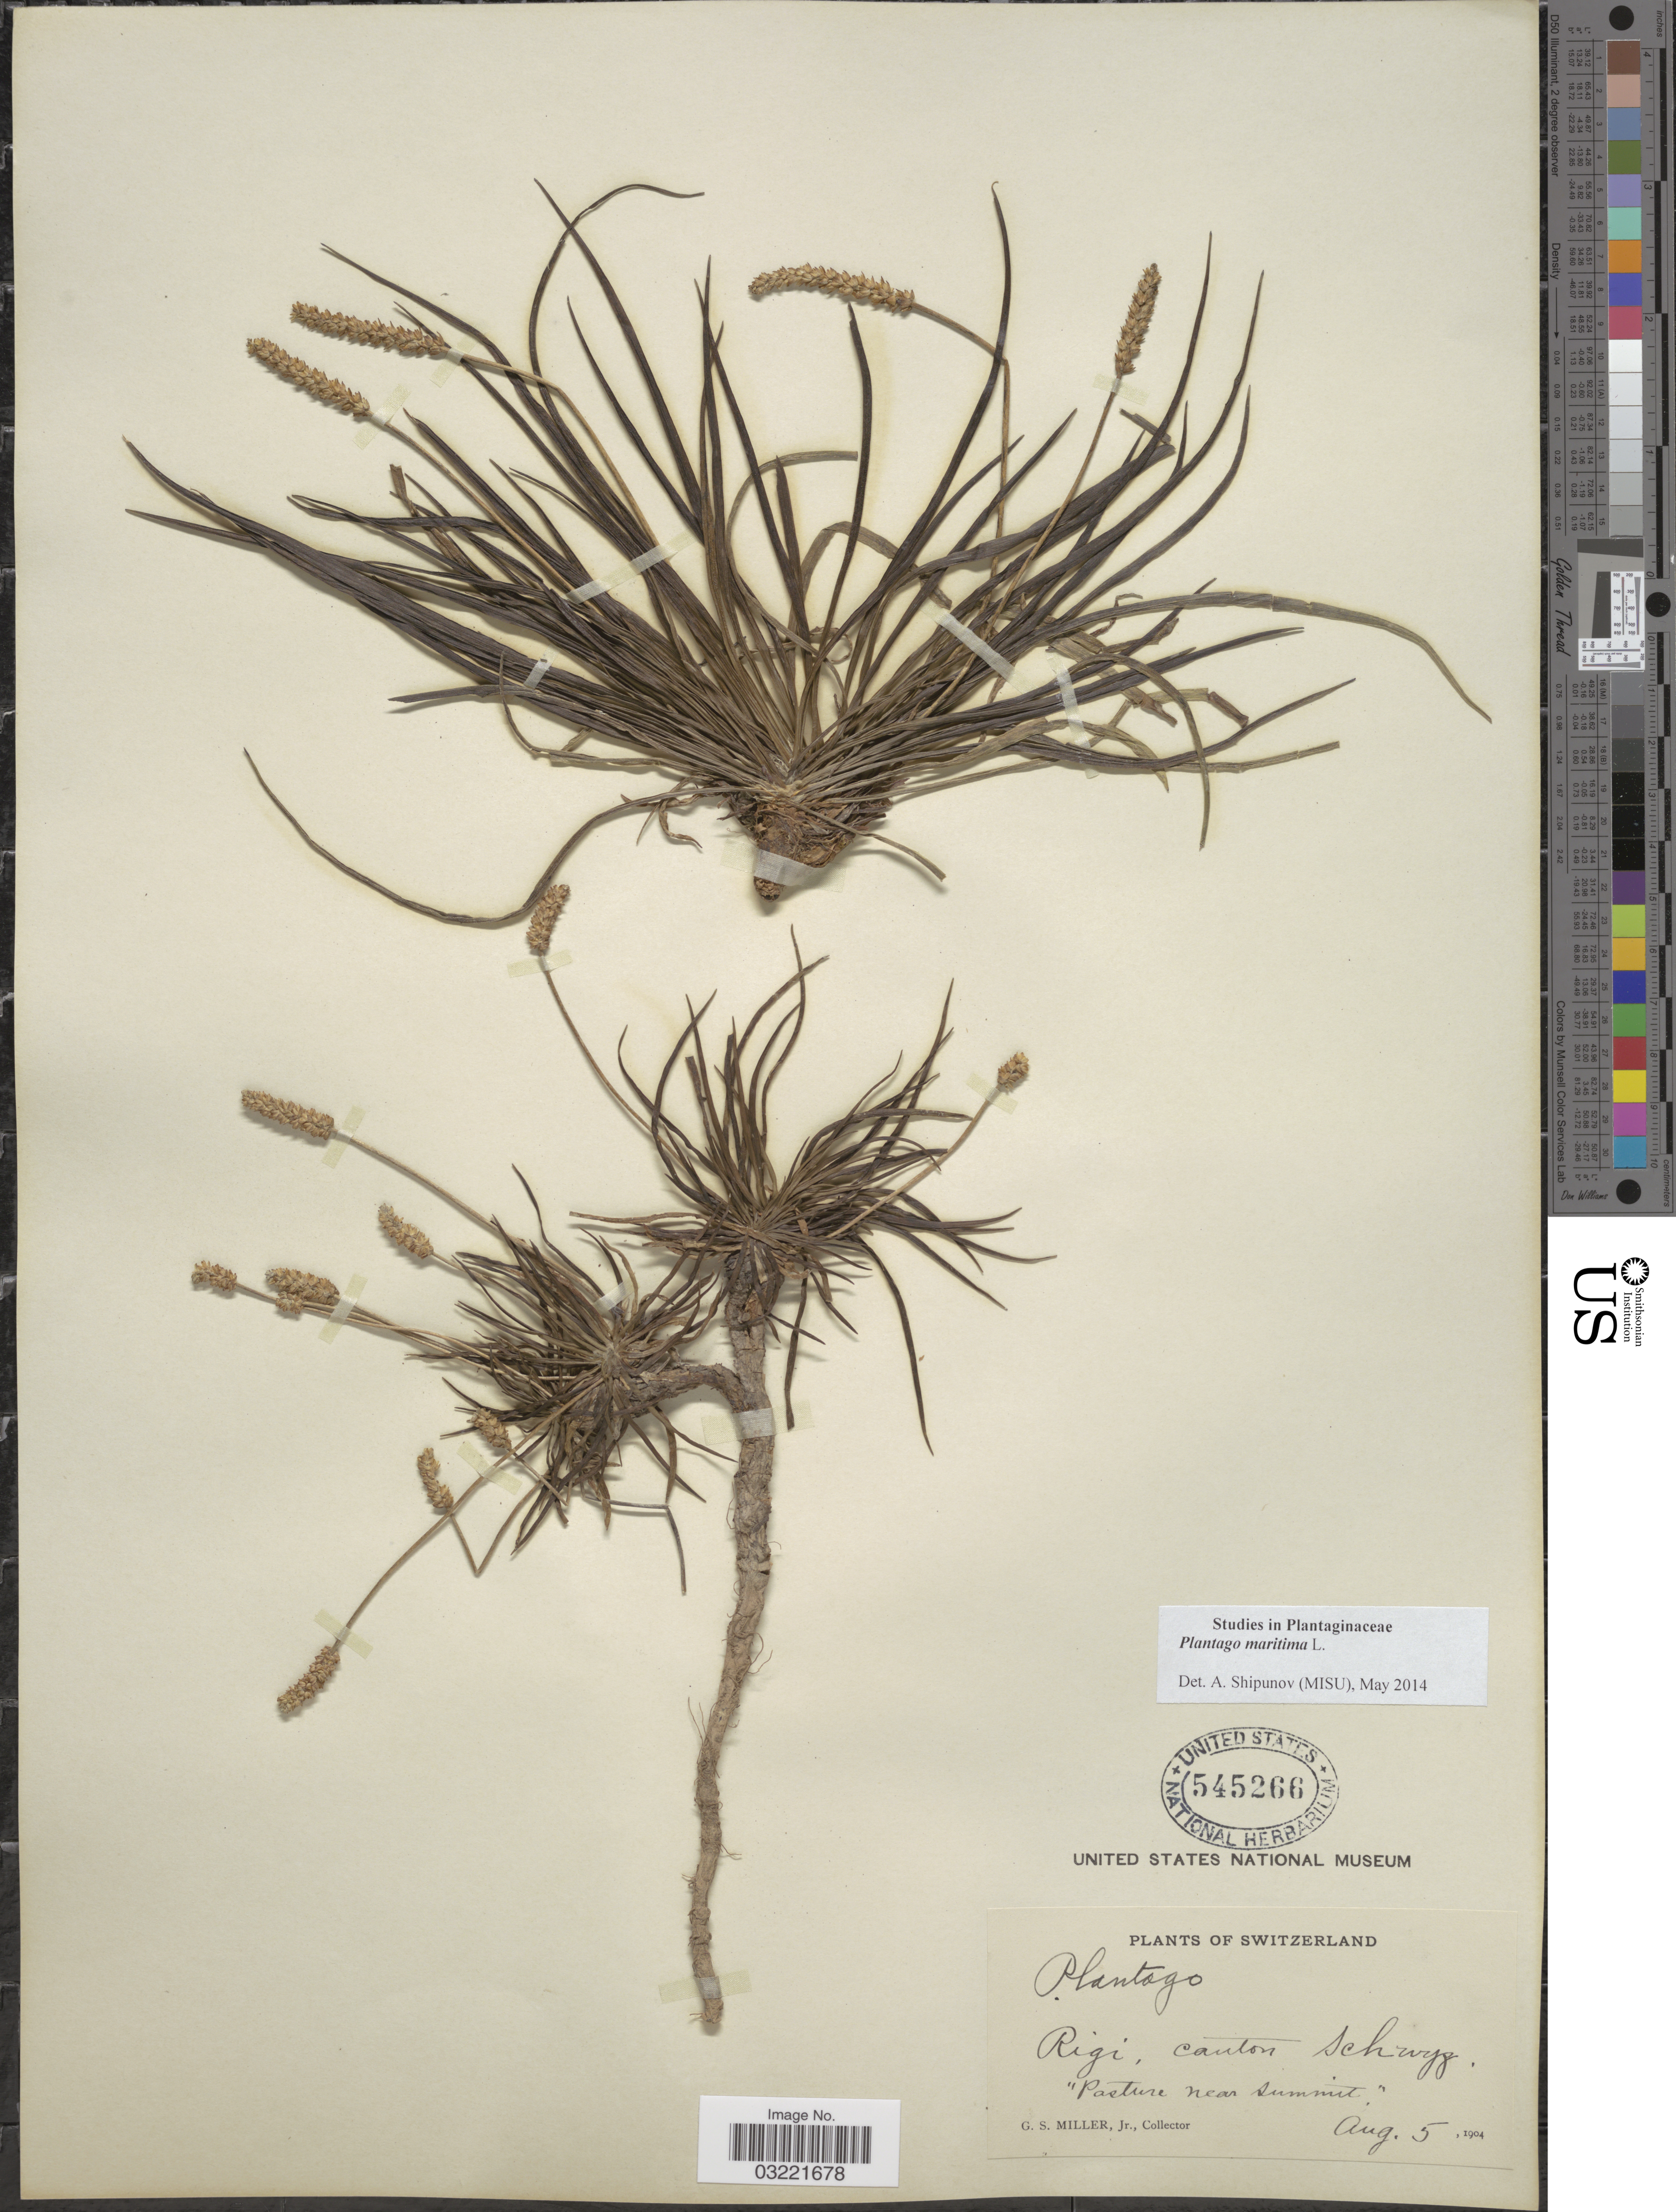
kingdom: Plantae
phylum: Tracheophyta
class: Magnoliopsida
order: Lamiales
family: Plantaginaceae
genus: Plantago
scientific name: Plantago maritima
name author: L.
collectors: G. S. Miller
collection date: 1904-08-05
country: Switzerland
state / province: Schwyz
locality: Rigi, canton Schwyz. "Pasture near summit".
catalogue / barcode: US 545266